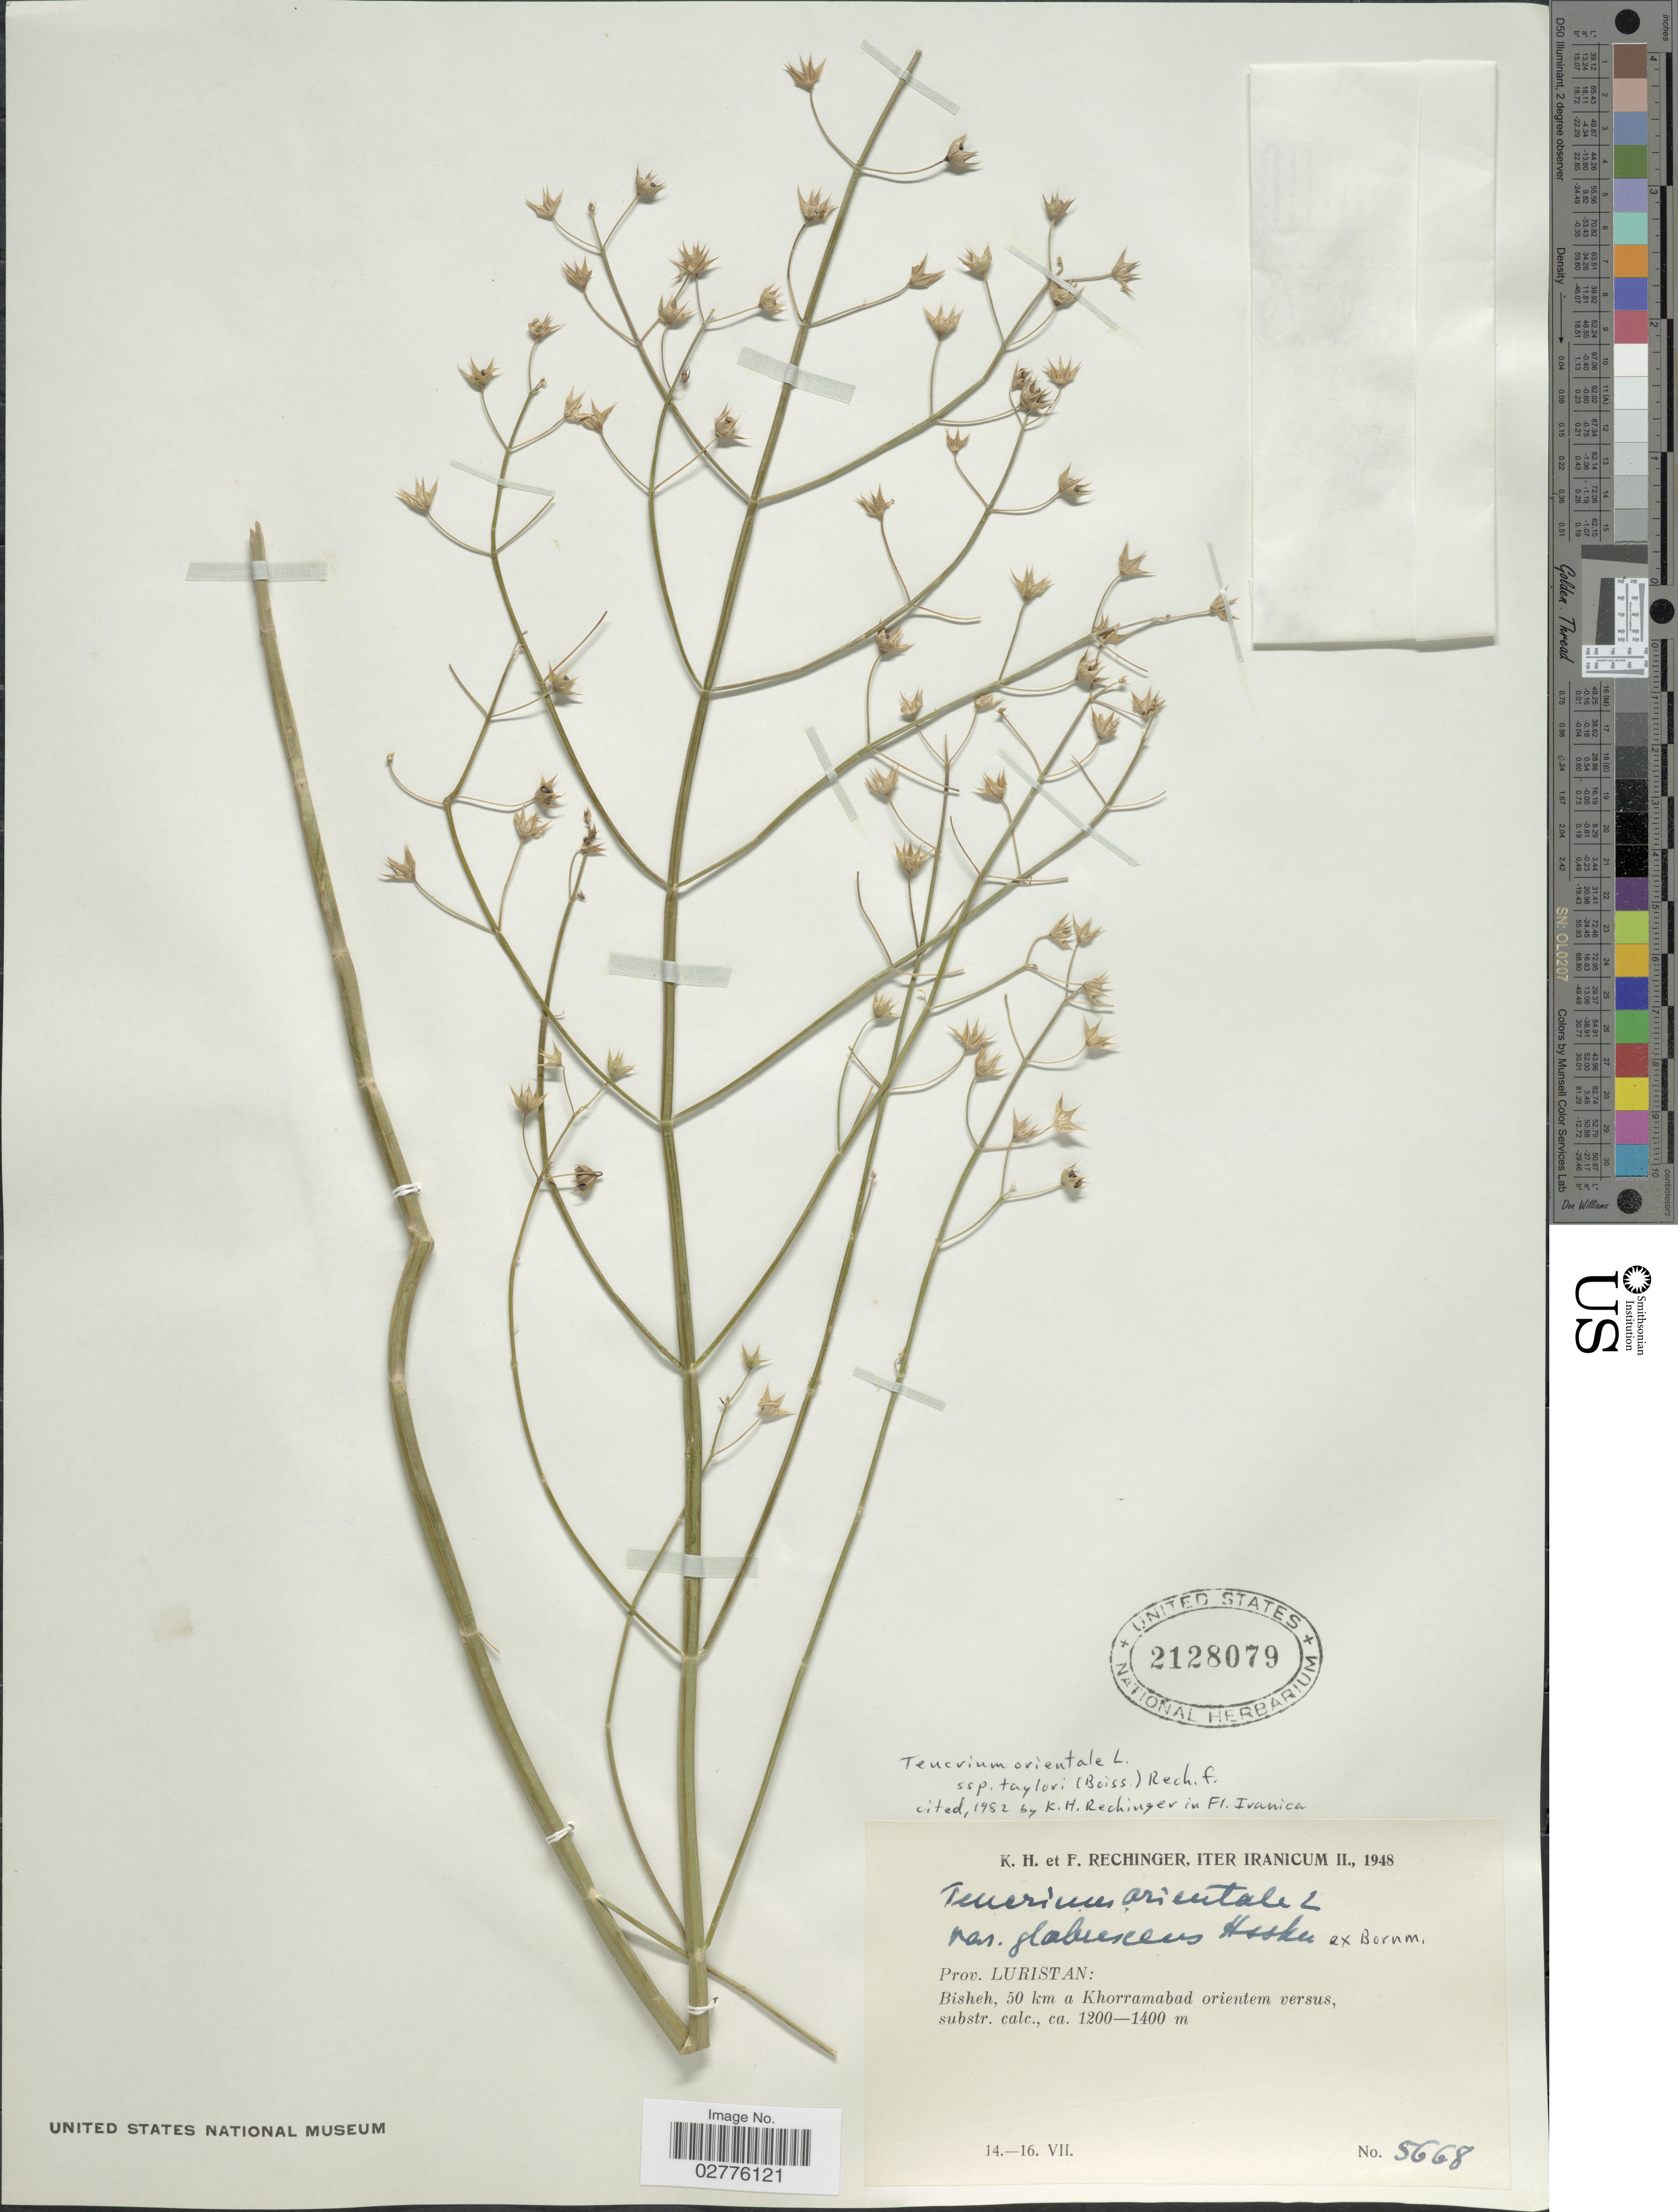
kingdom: Plantae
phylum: Tracheophyta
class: Magnoliopsida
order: Lamiales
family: Lamiaceae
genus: Teucrium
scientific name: Teucrium orientale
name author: L.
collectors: K. H. Rechinger & F. Rechinger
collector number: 5668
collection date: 1948-07-14/1948-07-16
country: Iran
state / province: Lorestan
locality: Prov. Luristan: Bisheh, 50 km a Khorramabad orientem versus.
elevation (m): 1200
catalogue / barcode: US 2128079